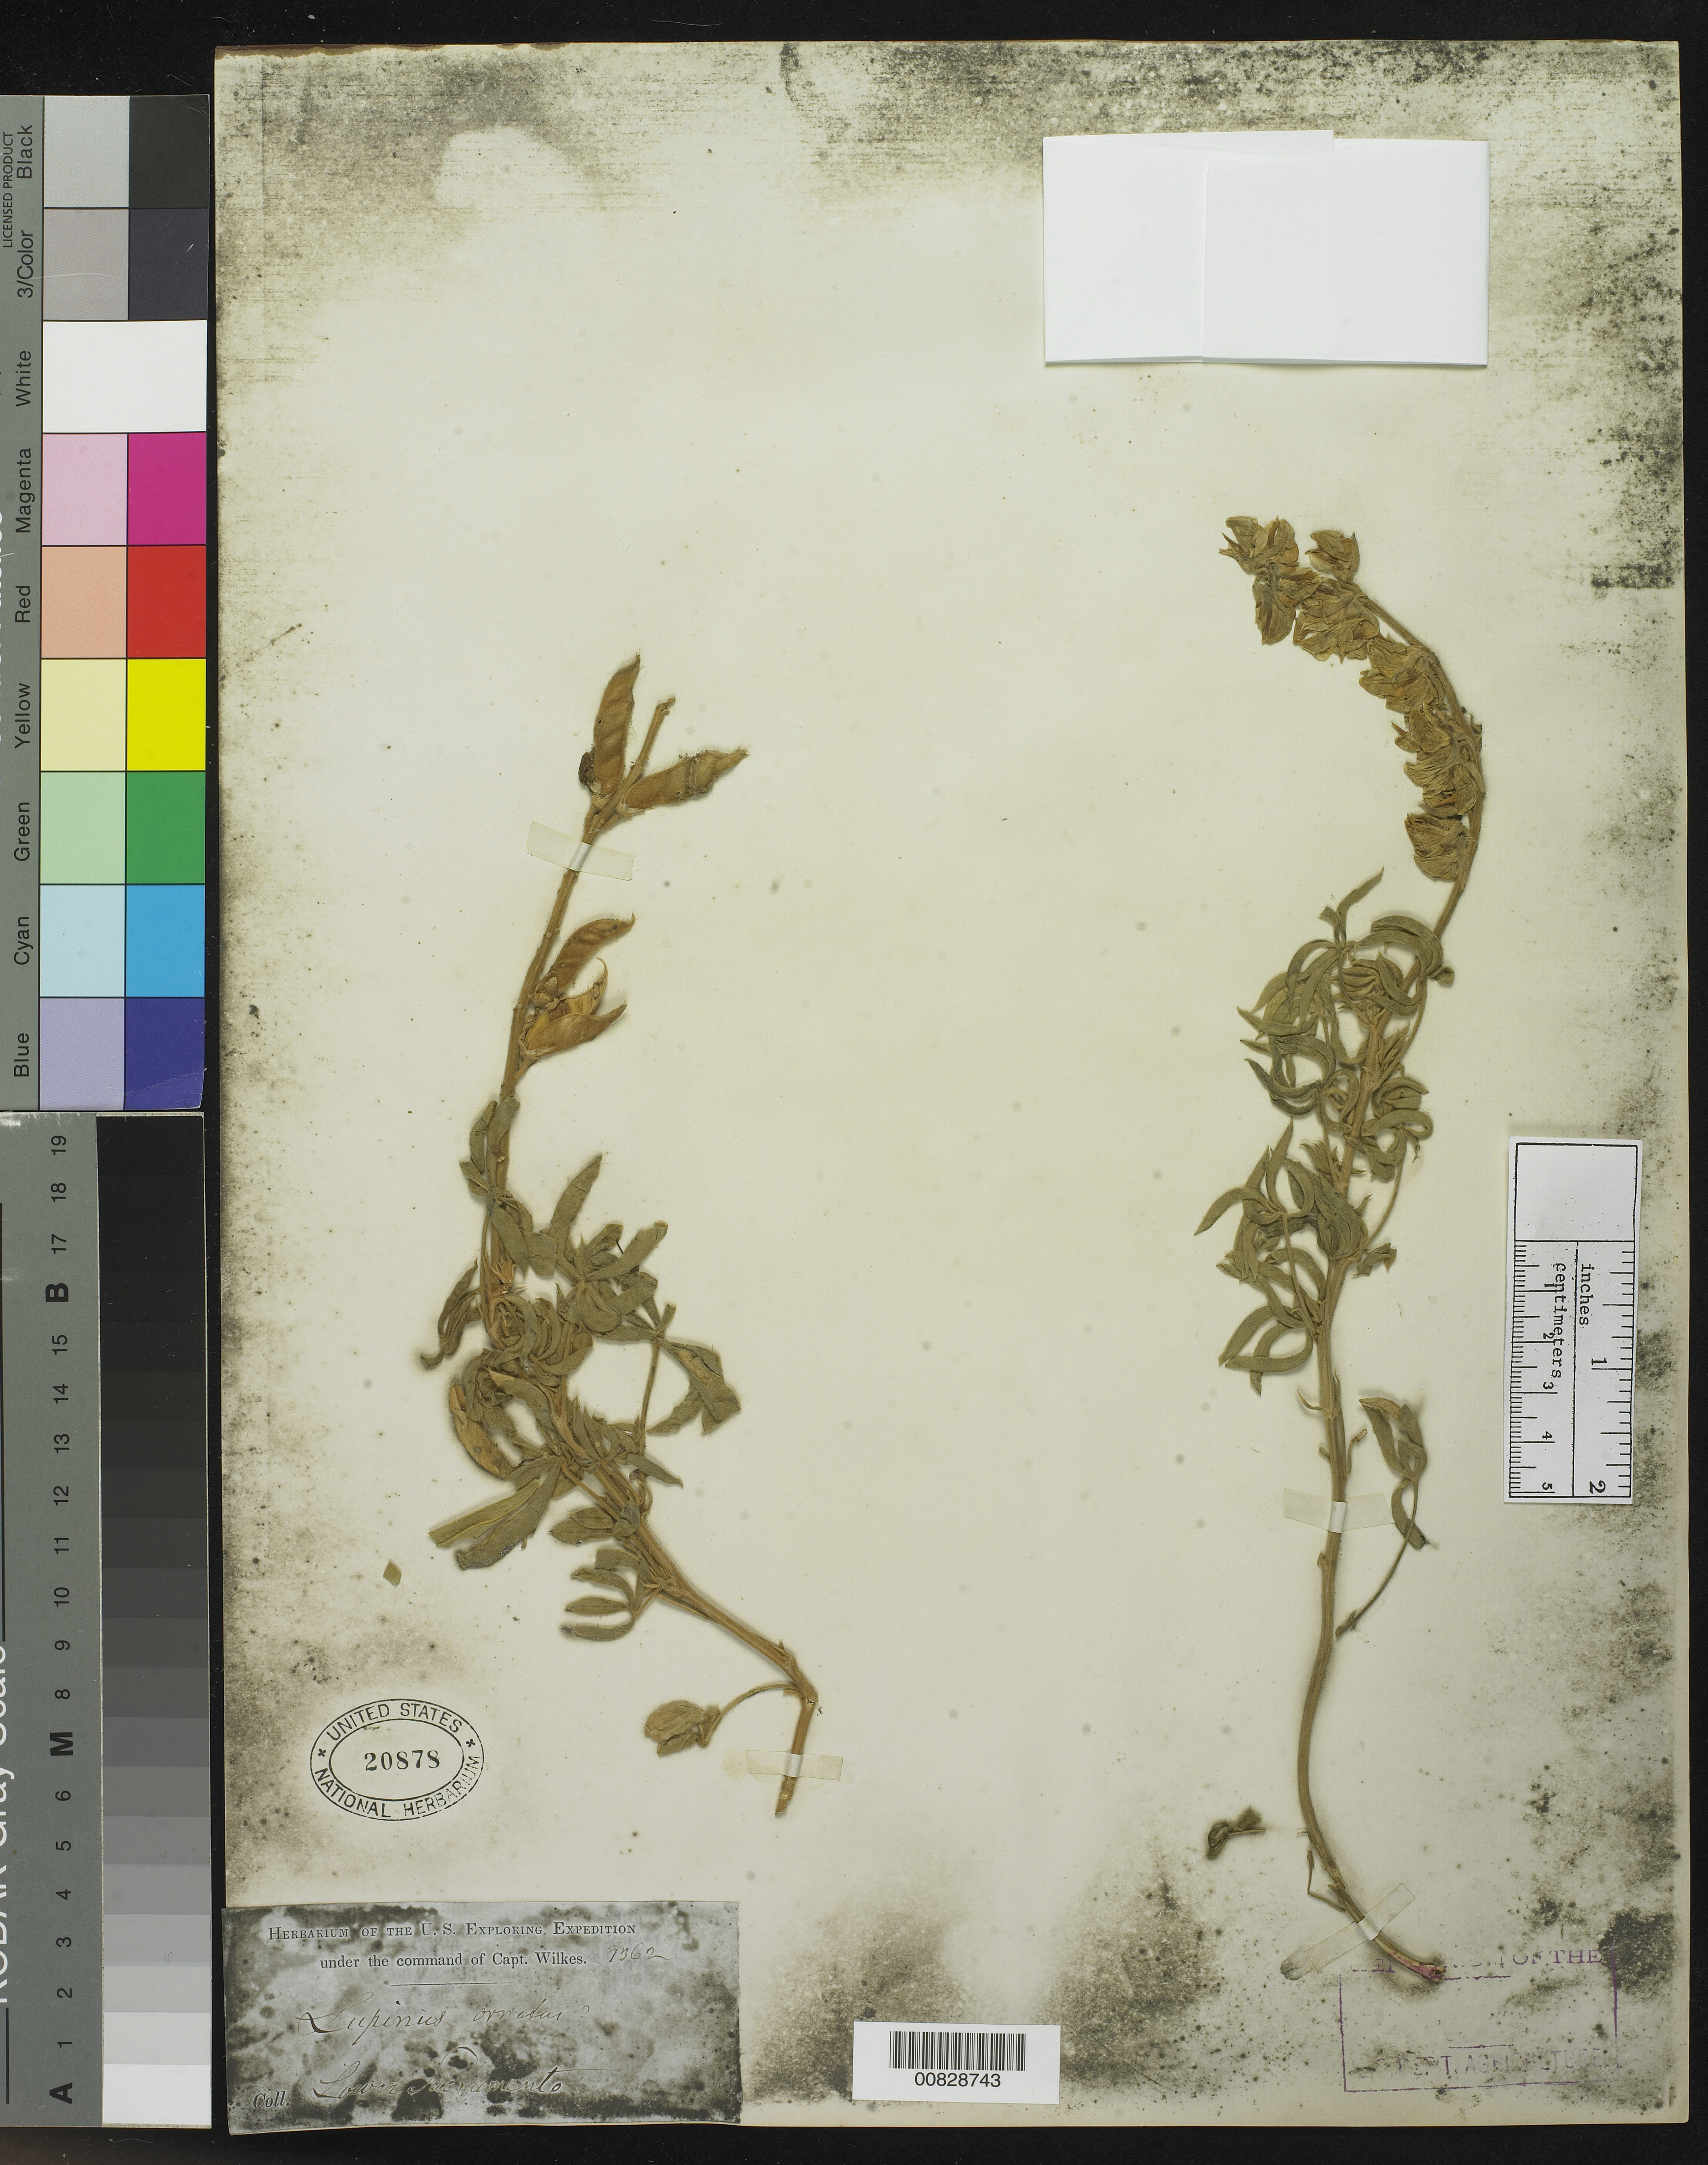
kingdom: Plantae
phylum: Tracheophyta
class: Magnoliopsida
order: Fabales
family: Fabaceae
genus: Lupinus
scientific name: Lupinus ornatus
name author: Douglas ex Lindl.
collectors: Wilkes Explor. Exped.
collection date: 1838/1842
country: United States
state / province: California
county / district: Sacramento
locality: Lower Sacramento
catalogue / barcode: US 20878